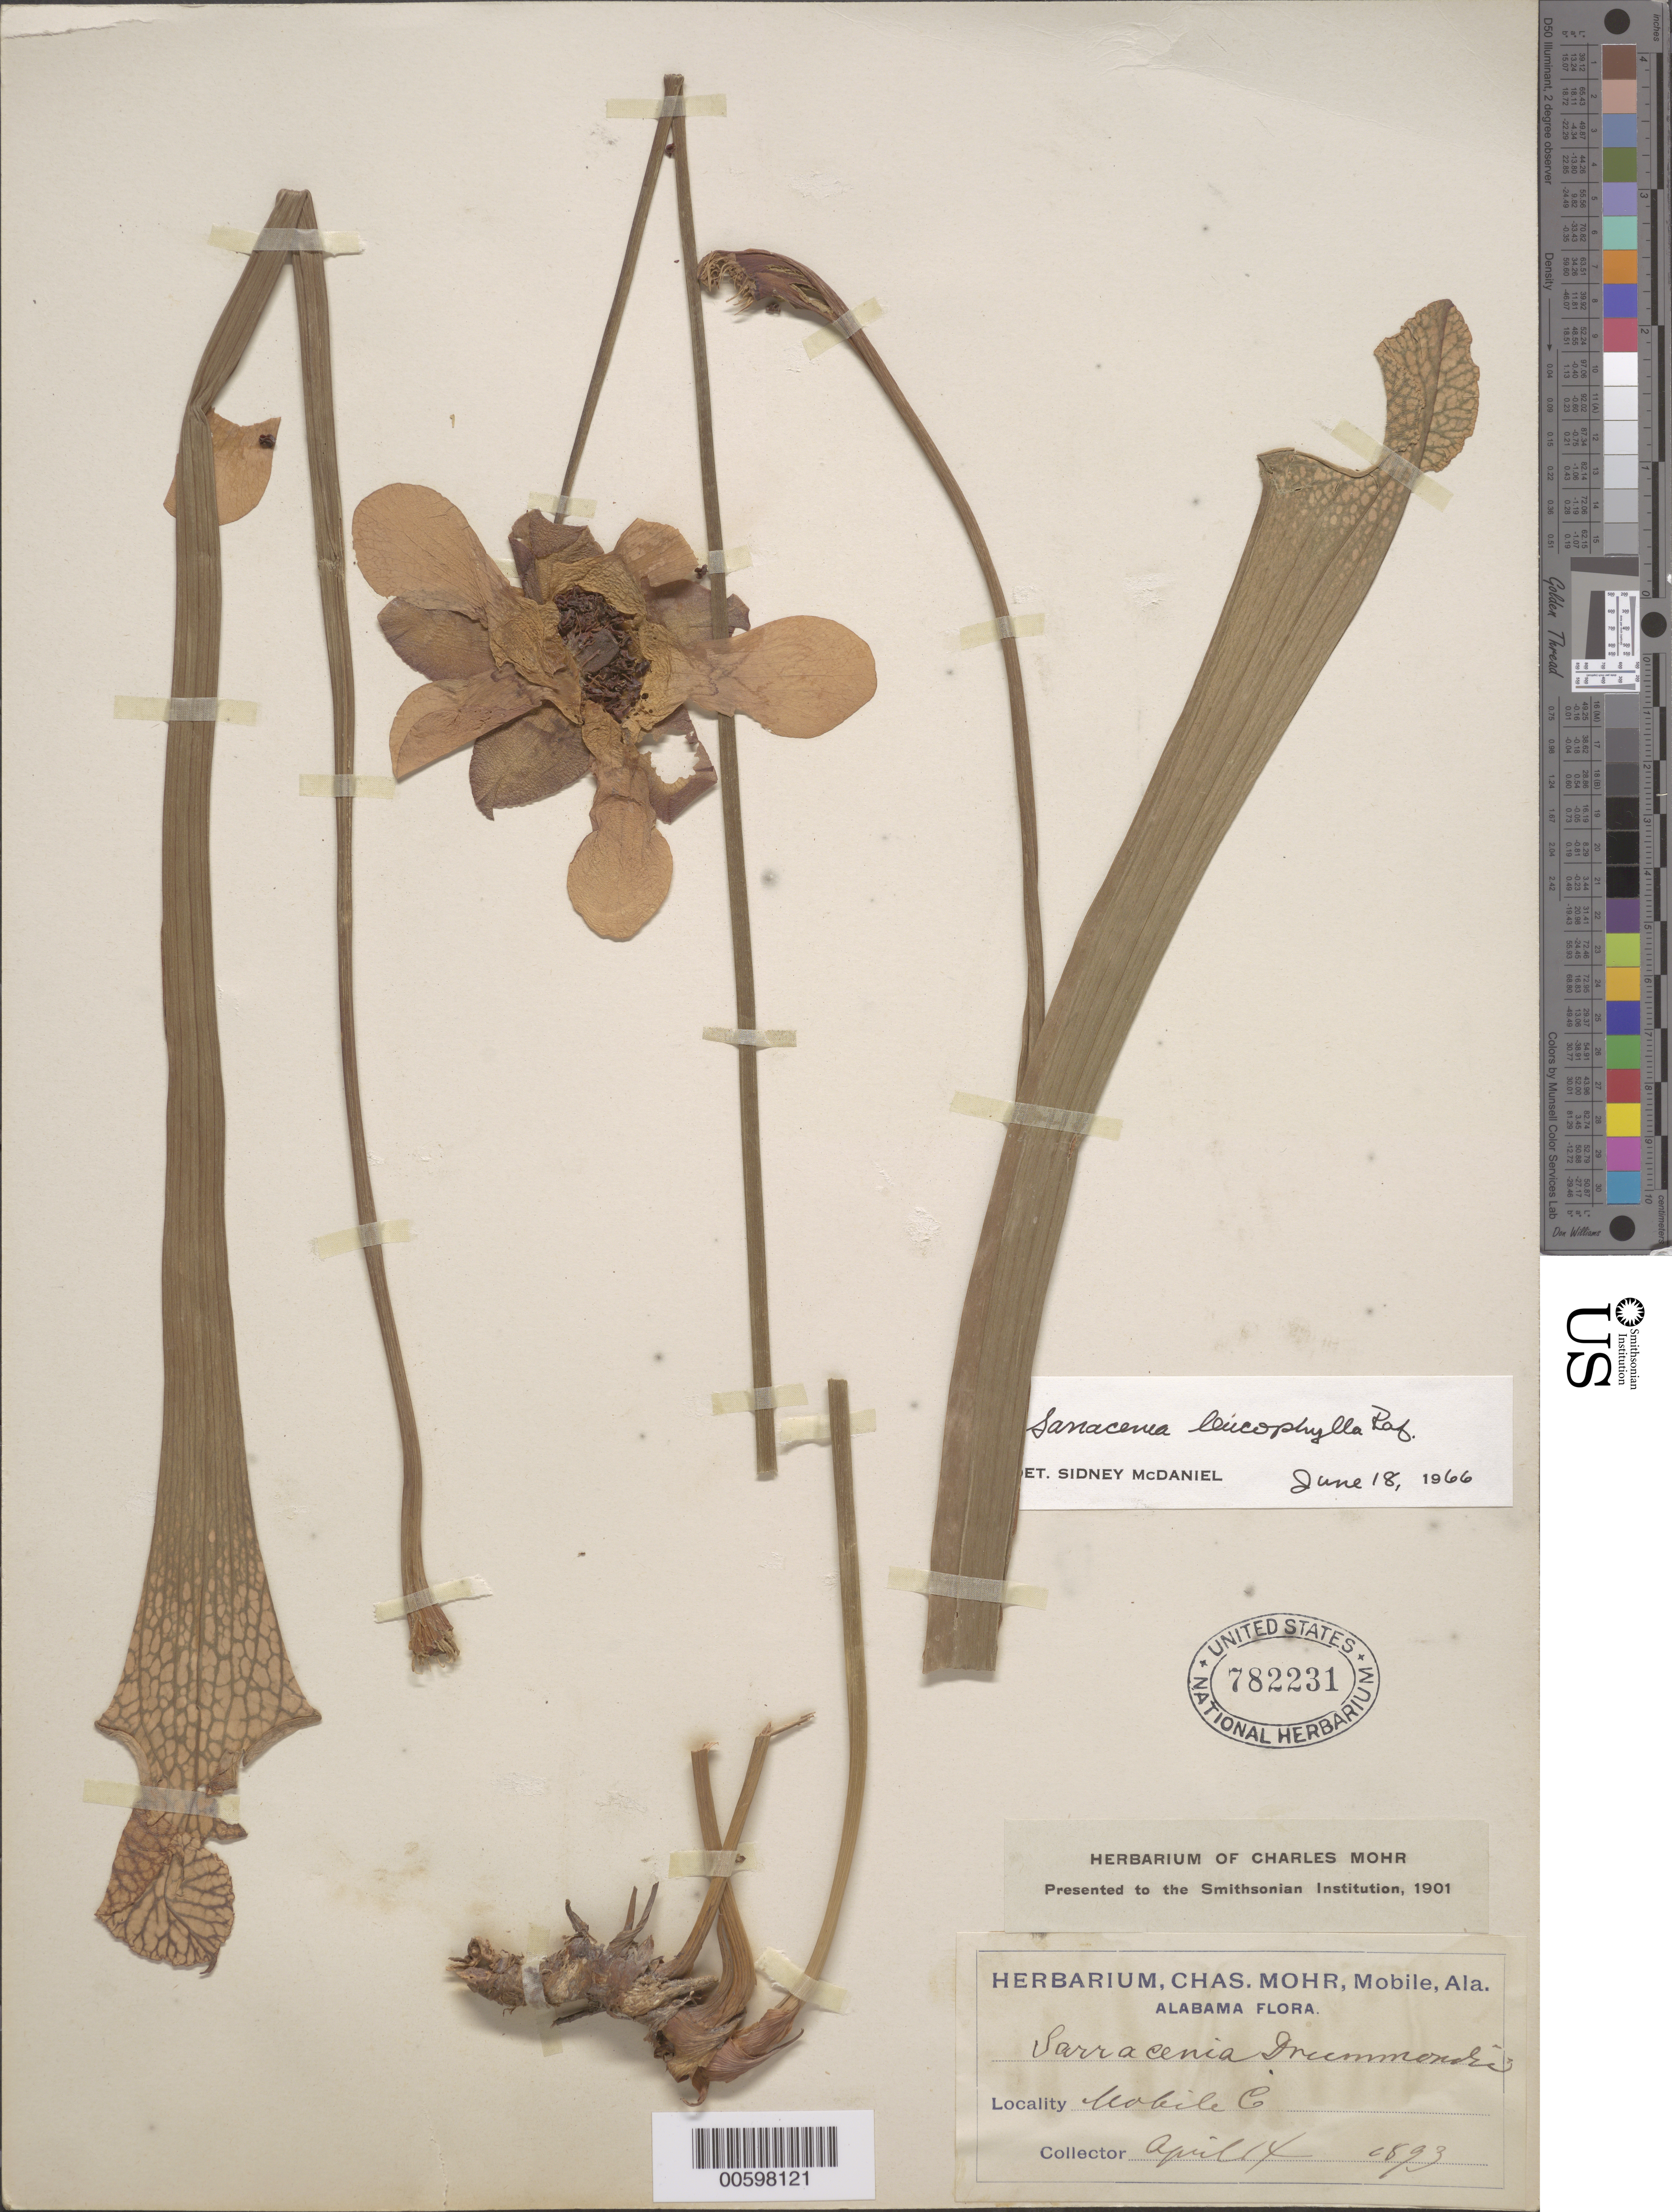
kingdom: Plantae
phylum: Tracheophyta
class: Magnoliopsida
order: Ericales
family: Sarraceniaceae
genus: Sarracenia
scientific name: Sarracenia leucophylla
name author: Raf.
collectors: C. T. Mohr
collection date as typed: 14 Apr 1893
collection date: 1893-04-14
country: United States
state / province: Alabama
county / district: Mobile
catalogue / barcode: US 782231